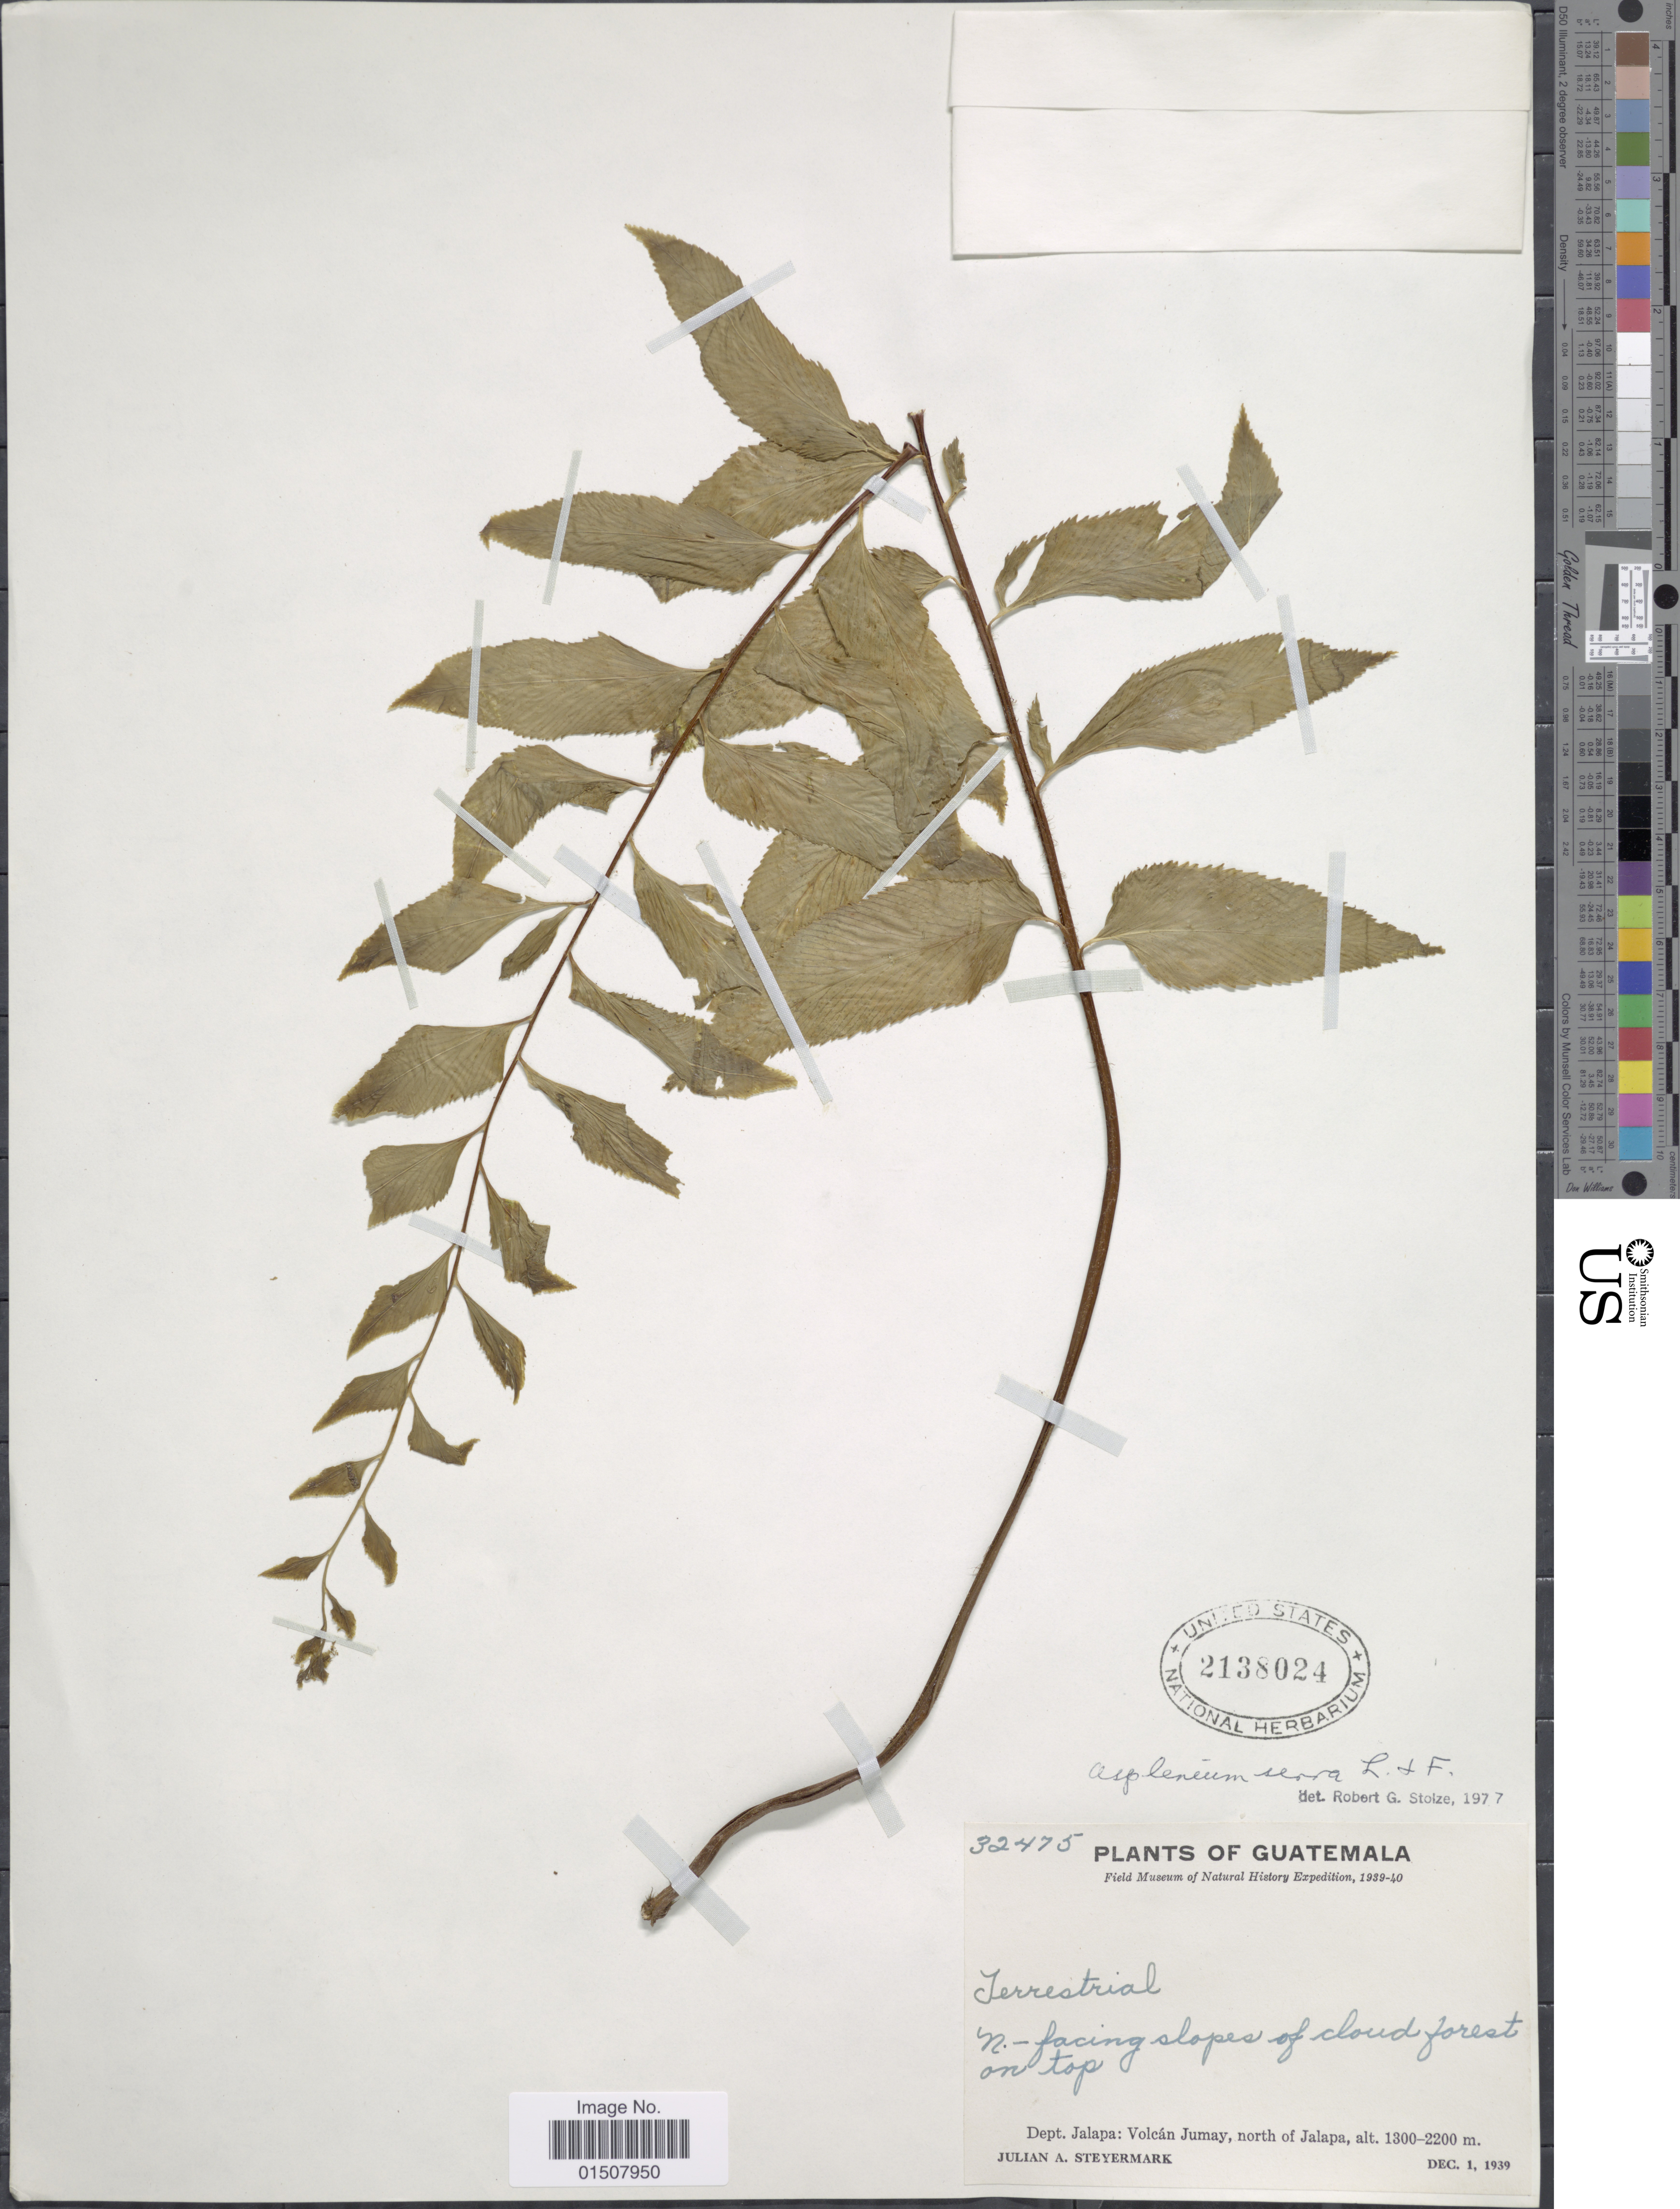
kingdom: Plantae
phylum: Tracheophyta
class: Polypodiopsida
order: Polypodiales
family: Aspleniaceae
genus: Asplenium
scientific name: Asplenium serra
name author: Langsd. & Fisch.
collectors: J. Steyermark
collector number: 32475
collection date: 1939-12-01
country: Guatemala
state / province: Jalapa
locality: Volcan Jumay, north of Jalapa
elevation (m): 1300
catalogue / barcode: US 2138024